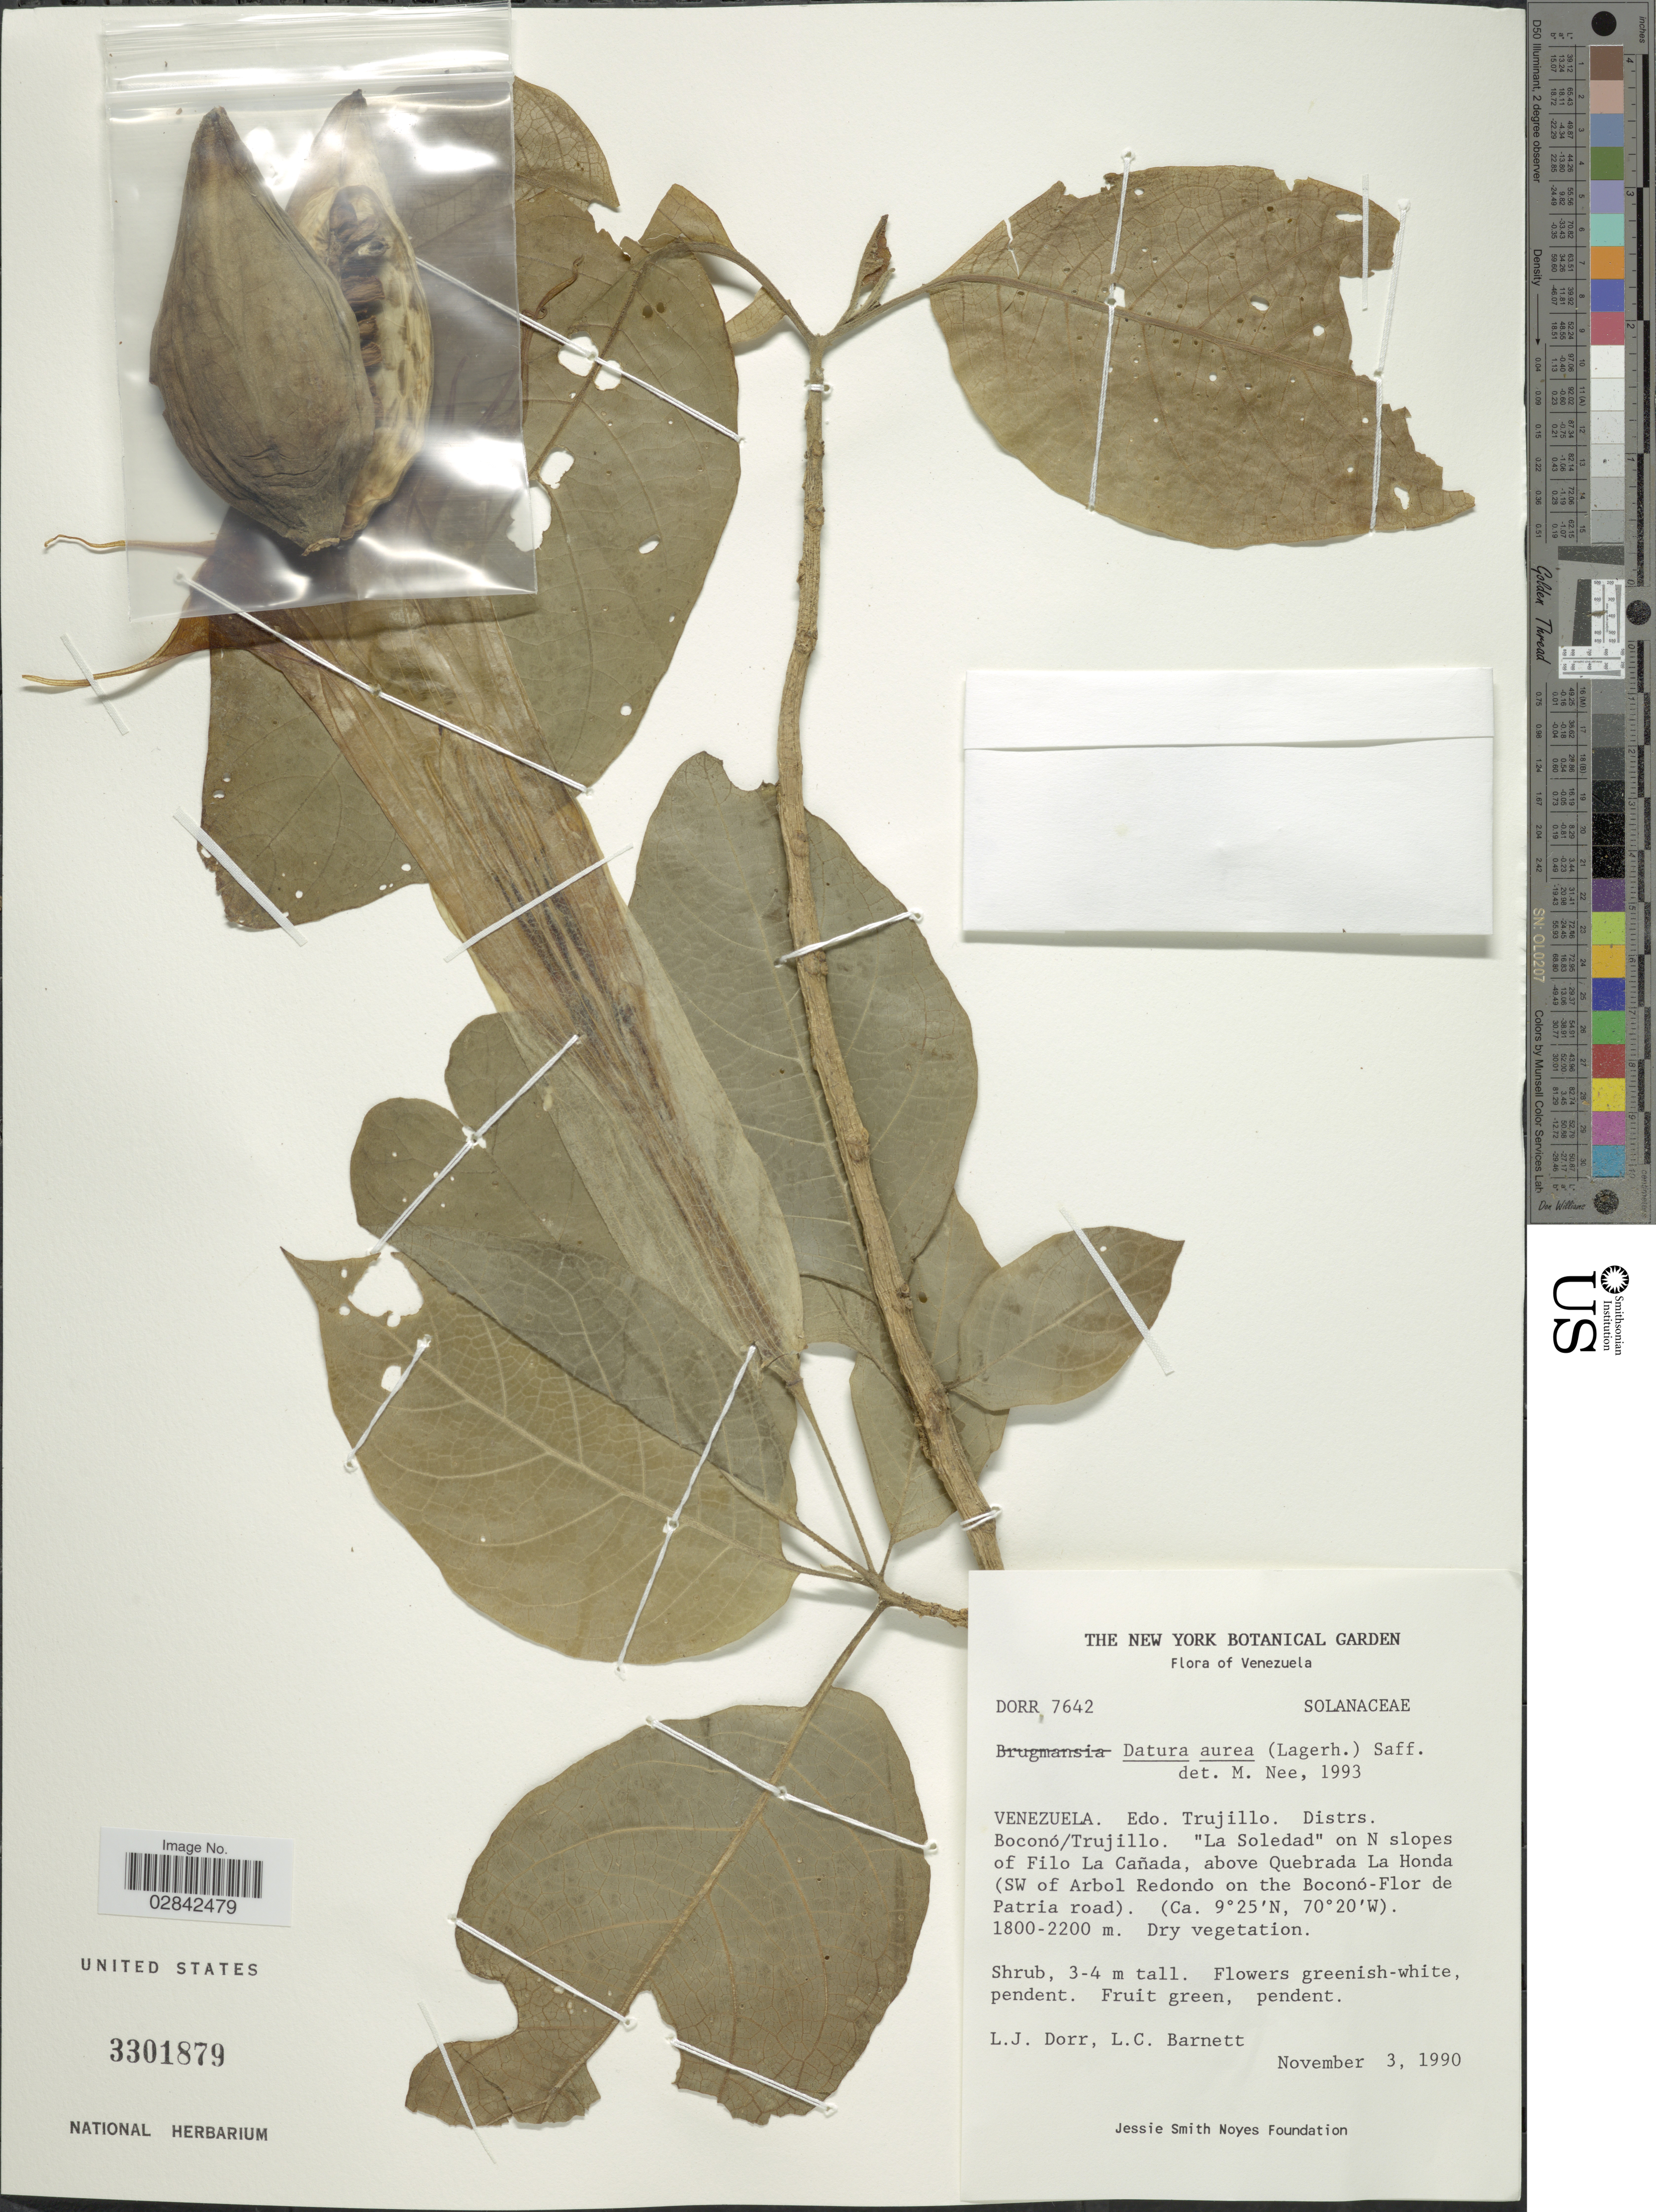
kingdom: Plantae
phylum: Tracheophyta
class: Magnoliopsida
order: Solanales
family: Solanaceae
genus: Brugmansia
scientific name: Brugmansia aurea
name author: Lagerh.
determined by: (US) Smithsonian Institution - National Museum of Natural History - Department of Botany (UNITED STATES)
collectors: L. J. Dorr & L. C. Barnett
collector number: DORR 7642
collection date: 1990-11-03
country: Venezuela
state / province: Trujillo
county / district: Boconó/Trujillo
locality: "La Soledad" on N slopes of Filo La Cañada, above Quebrada La Honda (SW of Arbol Redondo on the Boconó-Flor de Patria road)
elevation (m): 1800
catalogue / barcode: US 3301879